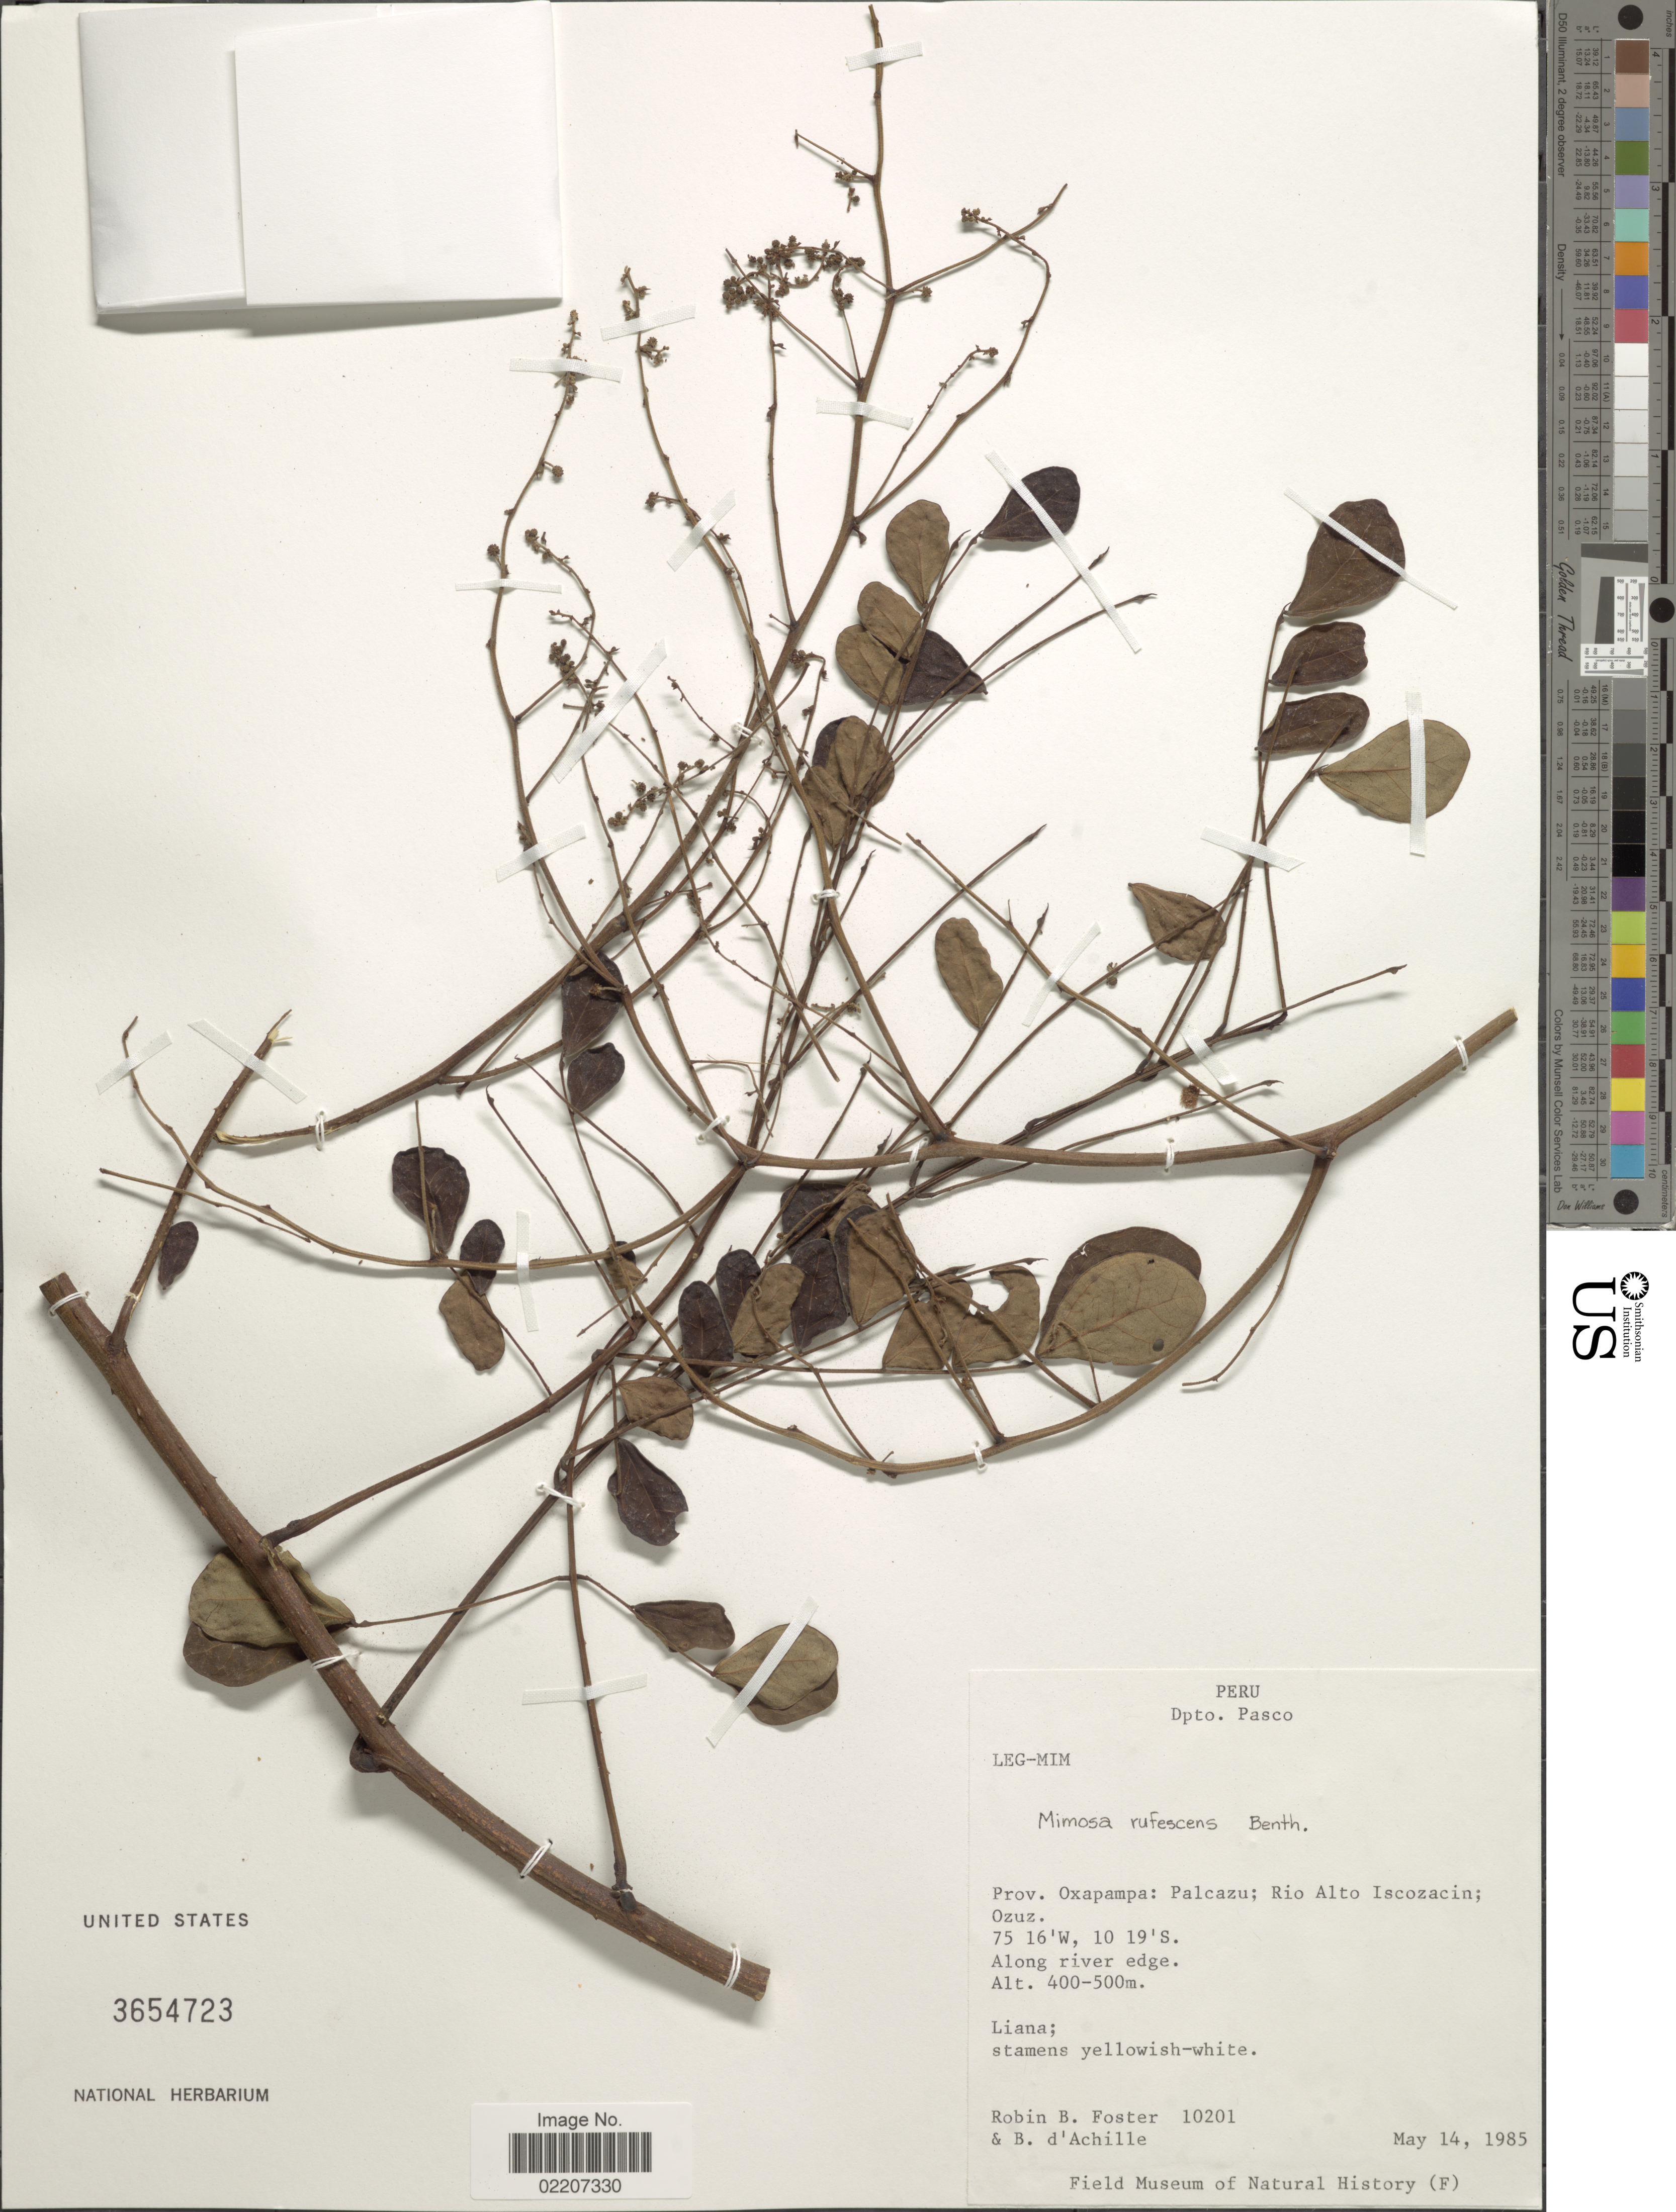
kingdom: Plantae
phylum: Tracheophyta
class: Magnoliopsida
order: Fabales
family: Fabaceae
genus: Mimosa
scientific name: Mimosa rufescens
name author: Benth.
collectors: R. B. Foster & B. d'Achille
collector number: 10201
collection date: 1985-05-14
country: Peru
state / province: Pasco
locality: Dpto. Pasco, Prov. Oxapampa: Palcazu: Rio Alto Iscozacin, Ozuz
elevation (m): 400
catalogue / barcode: US 3654723